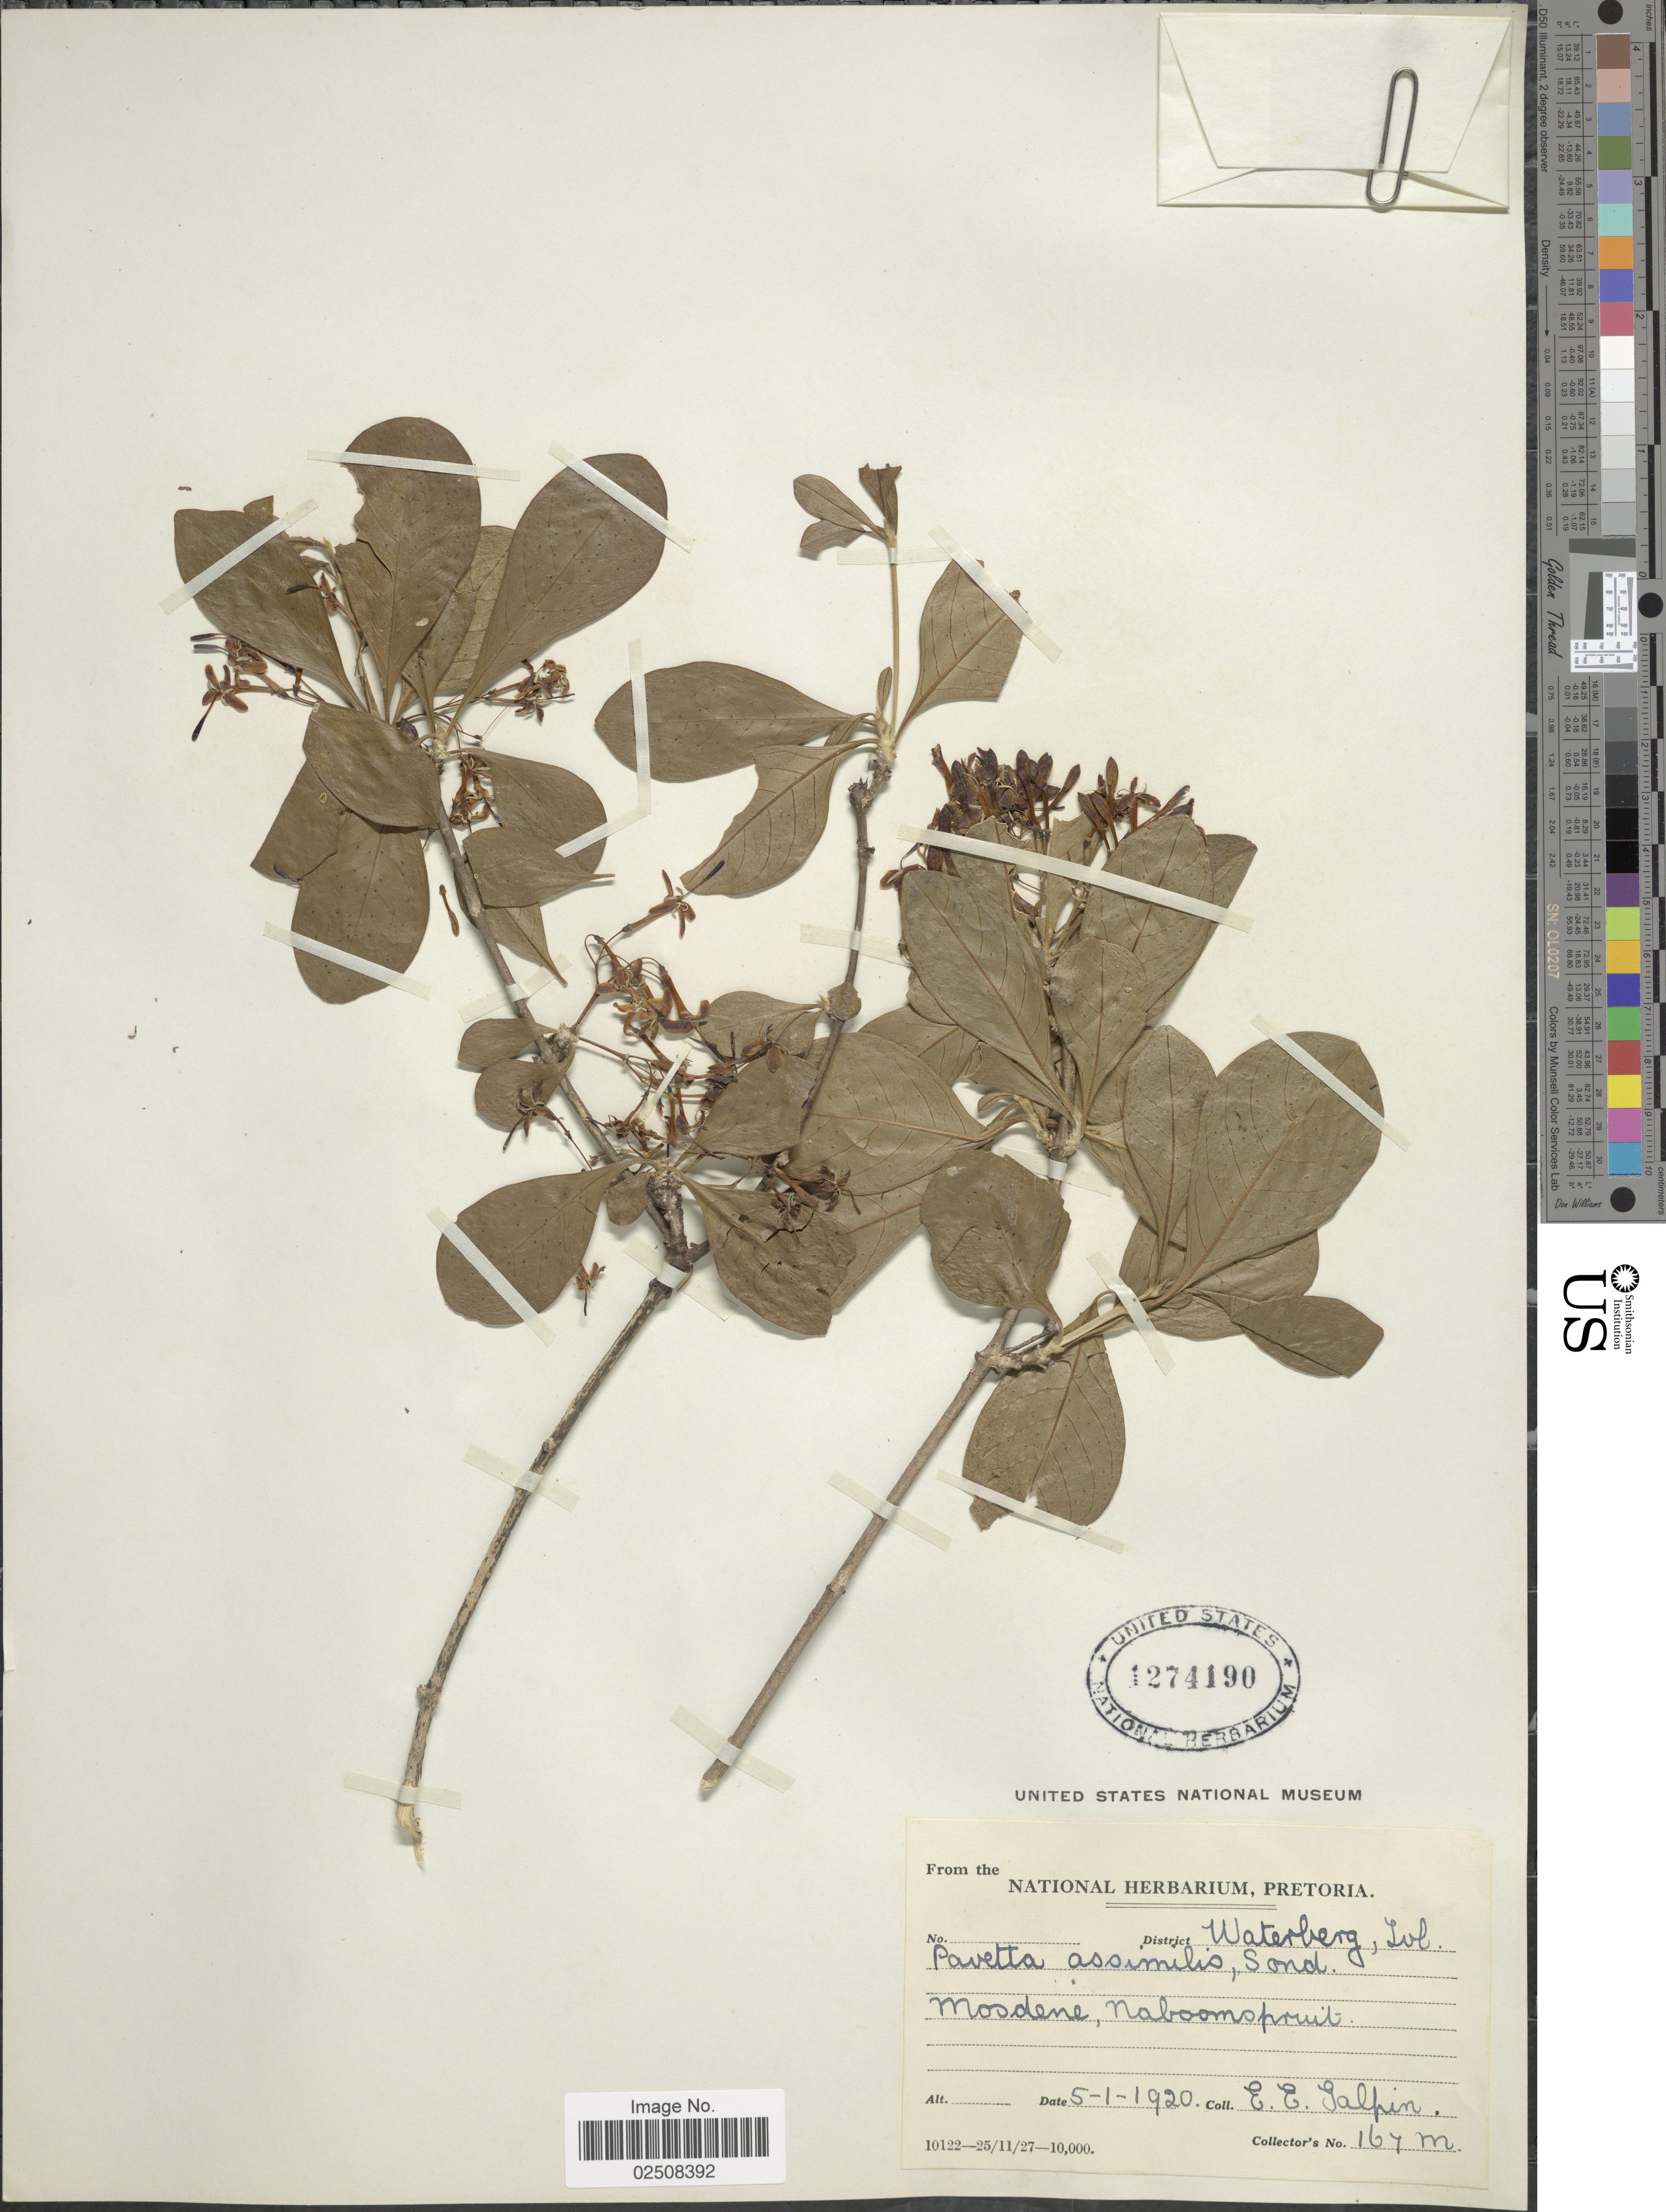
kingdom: Plantae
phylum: Tracheophyta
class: Magnoliopsida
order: Gentianales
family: Rubiaceae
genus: Pavetta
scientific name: Pavetta assimilis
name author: Sond.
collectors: E. Galpin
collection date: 1920-01-05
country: South Africa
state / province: Limpopo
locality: Mosdene, Naboomspruit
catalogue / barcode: US 1274190